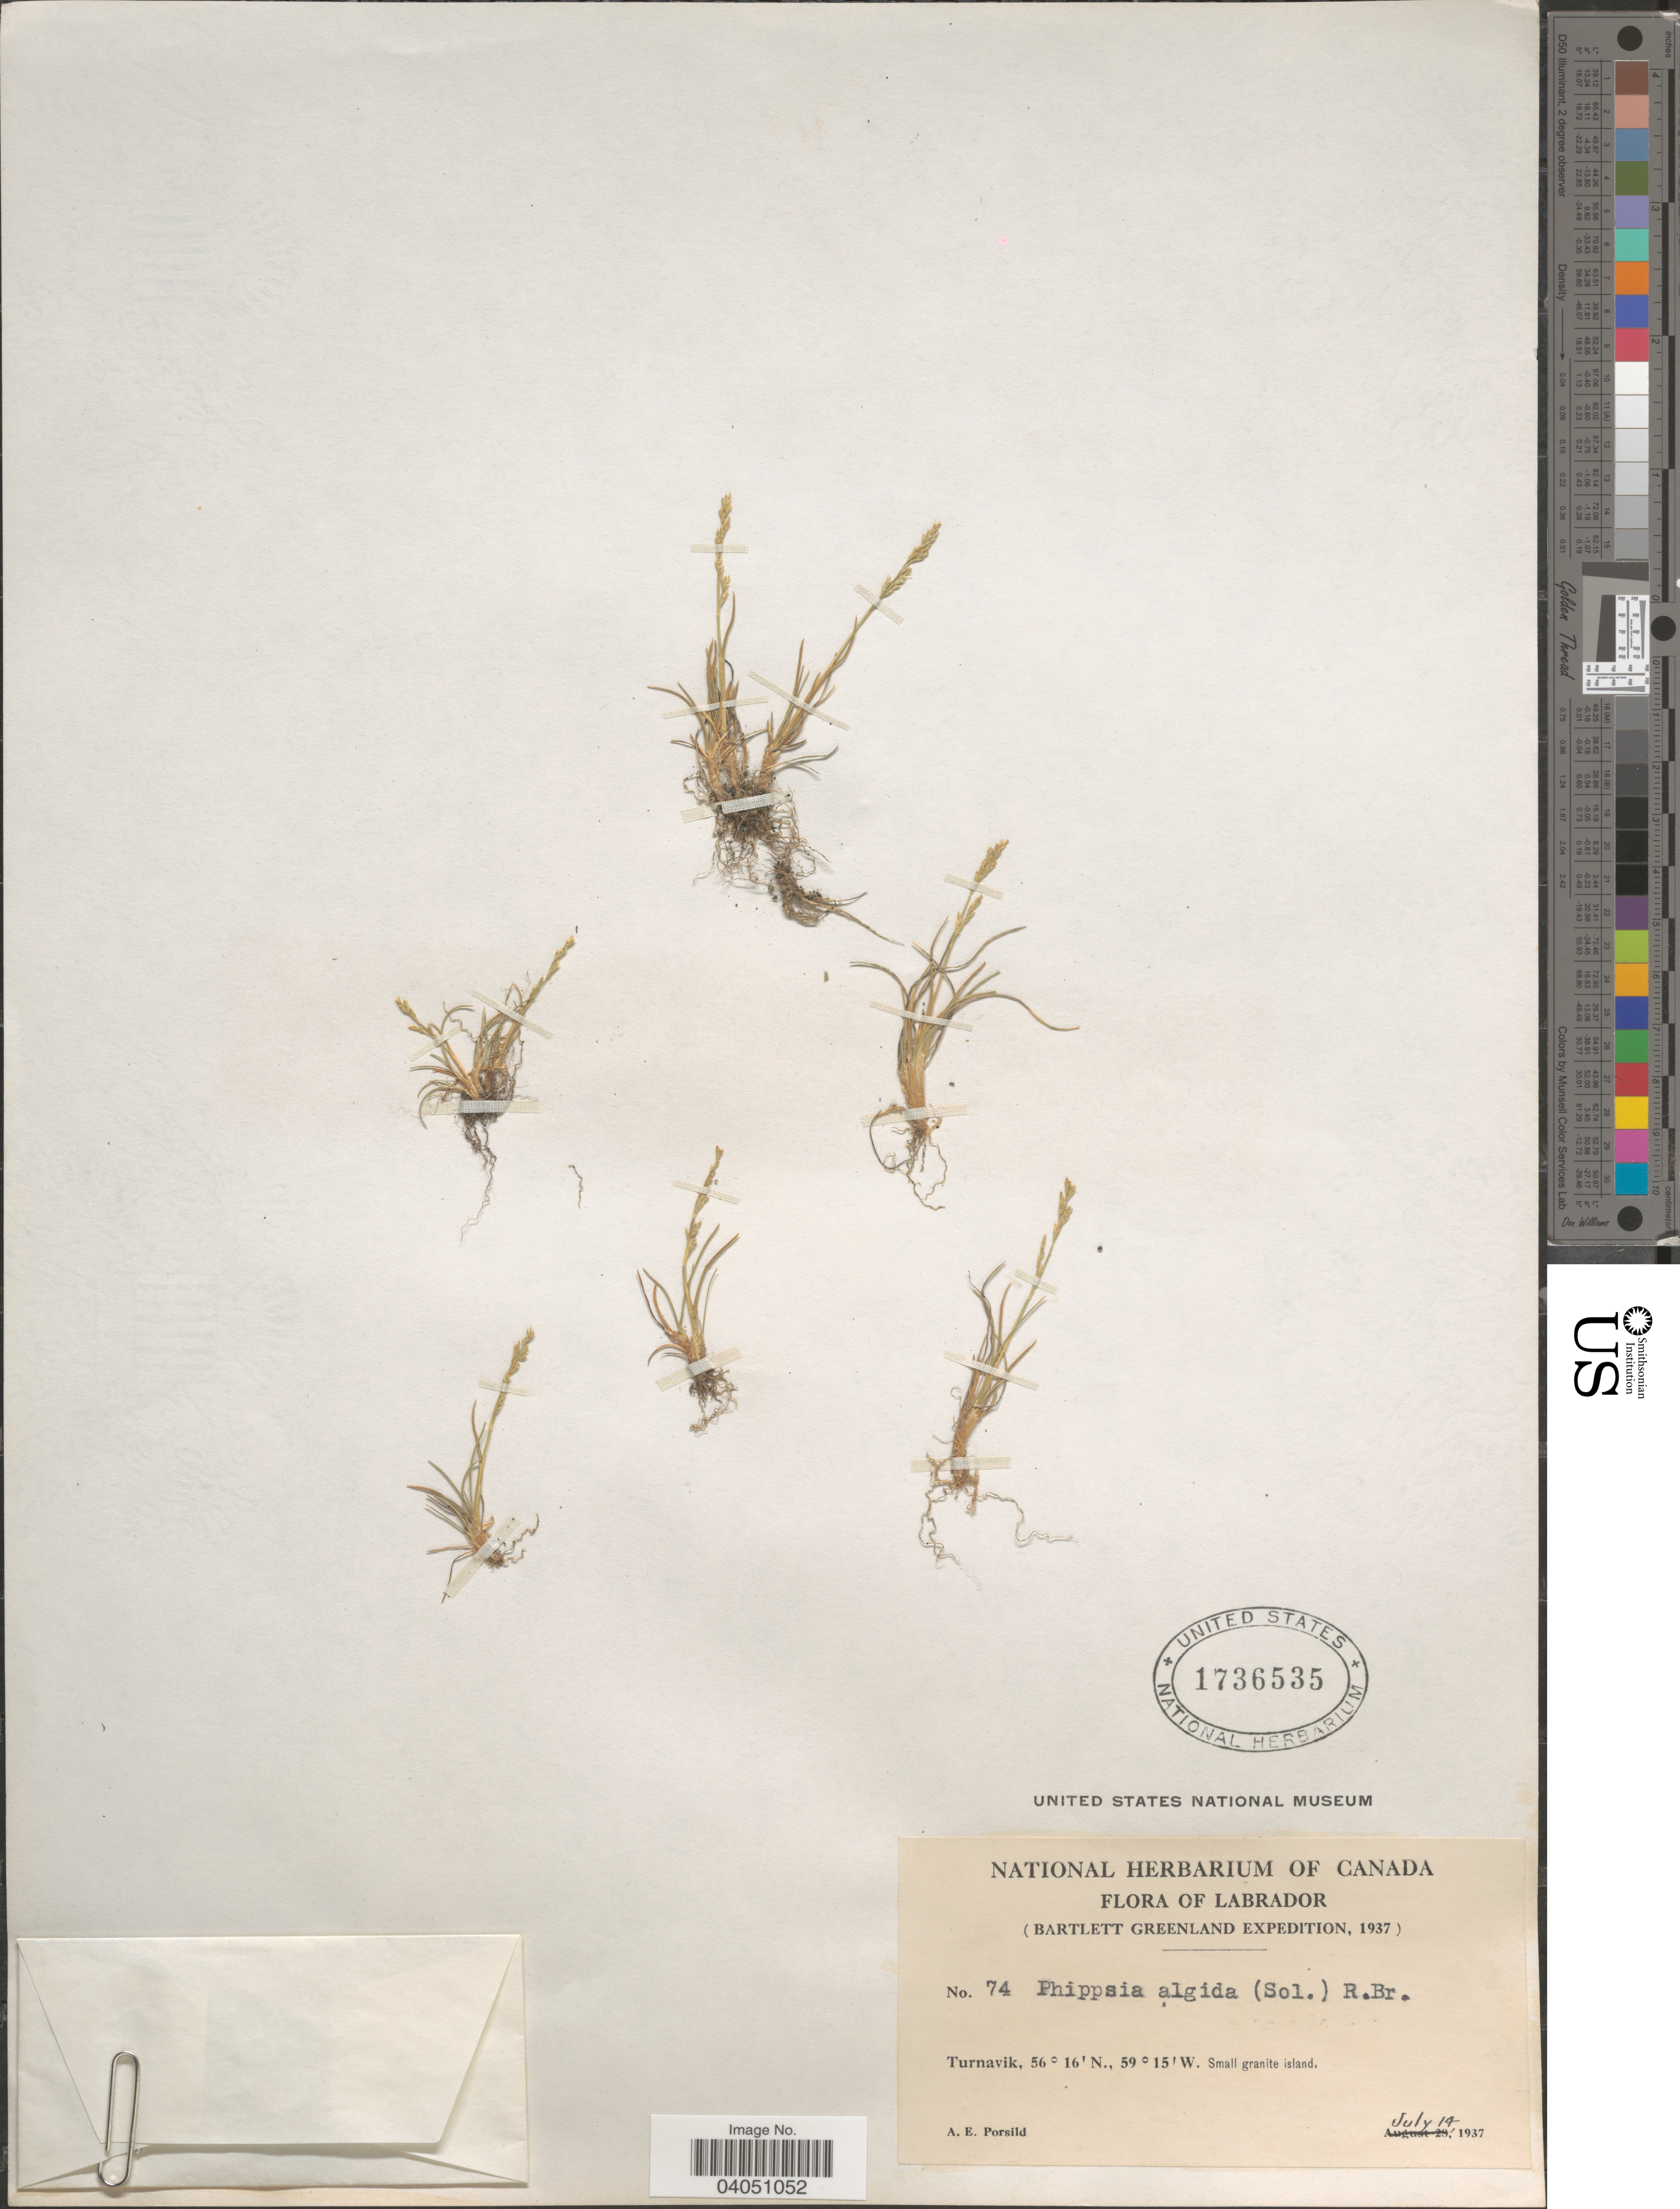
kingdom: Plantae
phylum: Tracheophyta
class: Liliopsida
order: Poales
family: Poaceae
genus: Phippsia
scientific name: Phippsia algida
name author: (Sol.) R. Br.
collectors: A. E. Porsild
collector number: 74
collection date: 1937-07-14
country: Canada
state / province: Newfoundland and Labrador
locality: Labrador. Turnavik.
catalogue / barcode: US 1736535